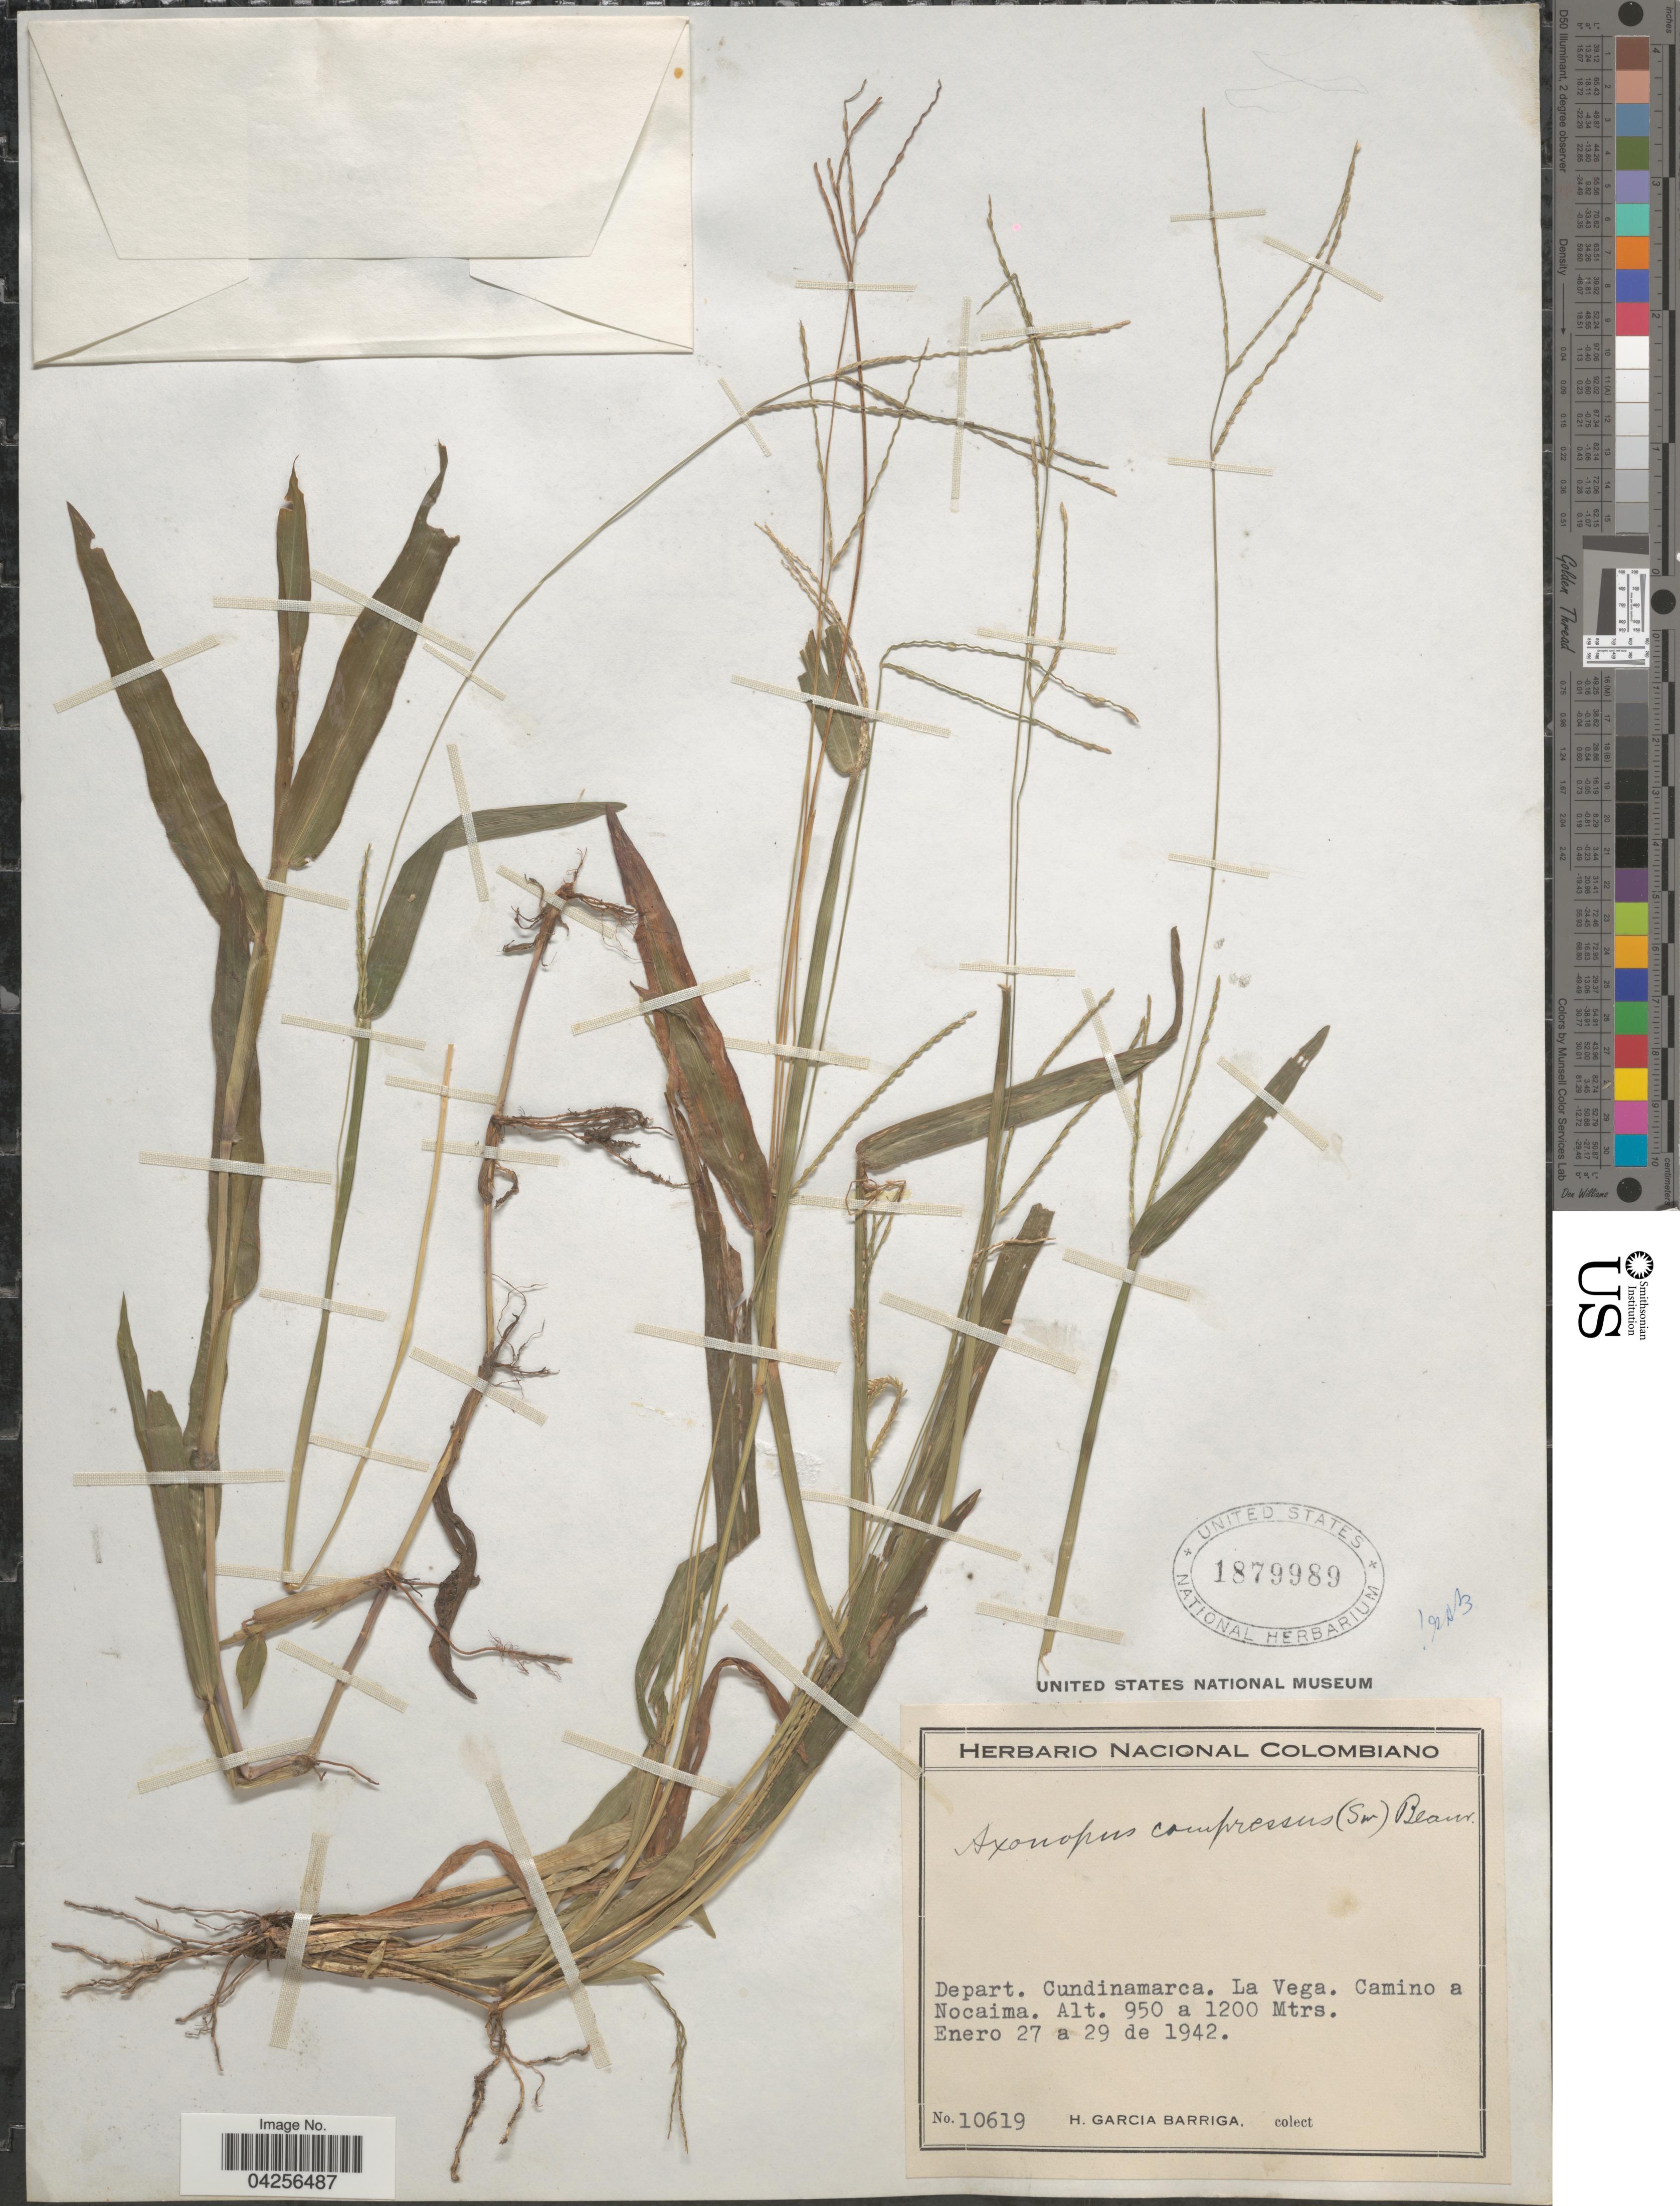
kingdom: Plantae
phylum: Tracheophyta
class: Liliopsida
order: Poales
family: Poaceae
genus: Axonopus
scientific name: Axonopus compressus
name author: (Sw.) P. Beauv.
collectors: H. García Barriga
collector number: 10619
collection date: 1942-01-27/1942-01-29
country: Colombia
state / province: Cundinamarca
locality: Depart. Cundinamarca. La Vega. Camino a Nocaima.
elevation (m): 950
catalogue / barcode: US 1879989